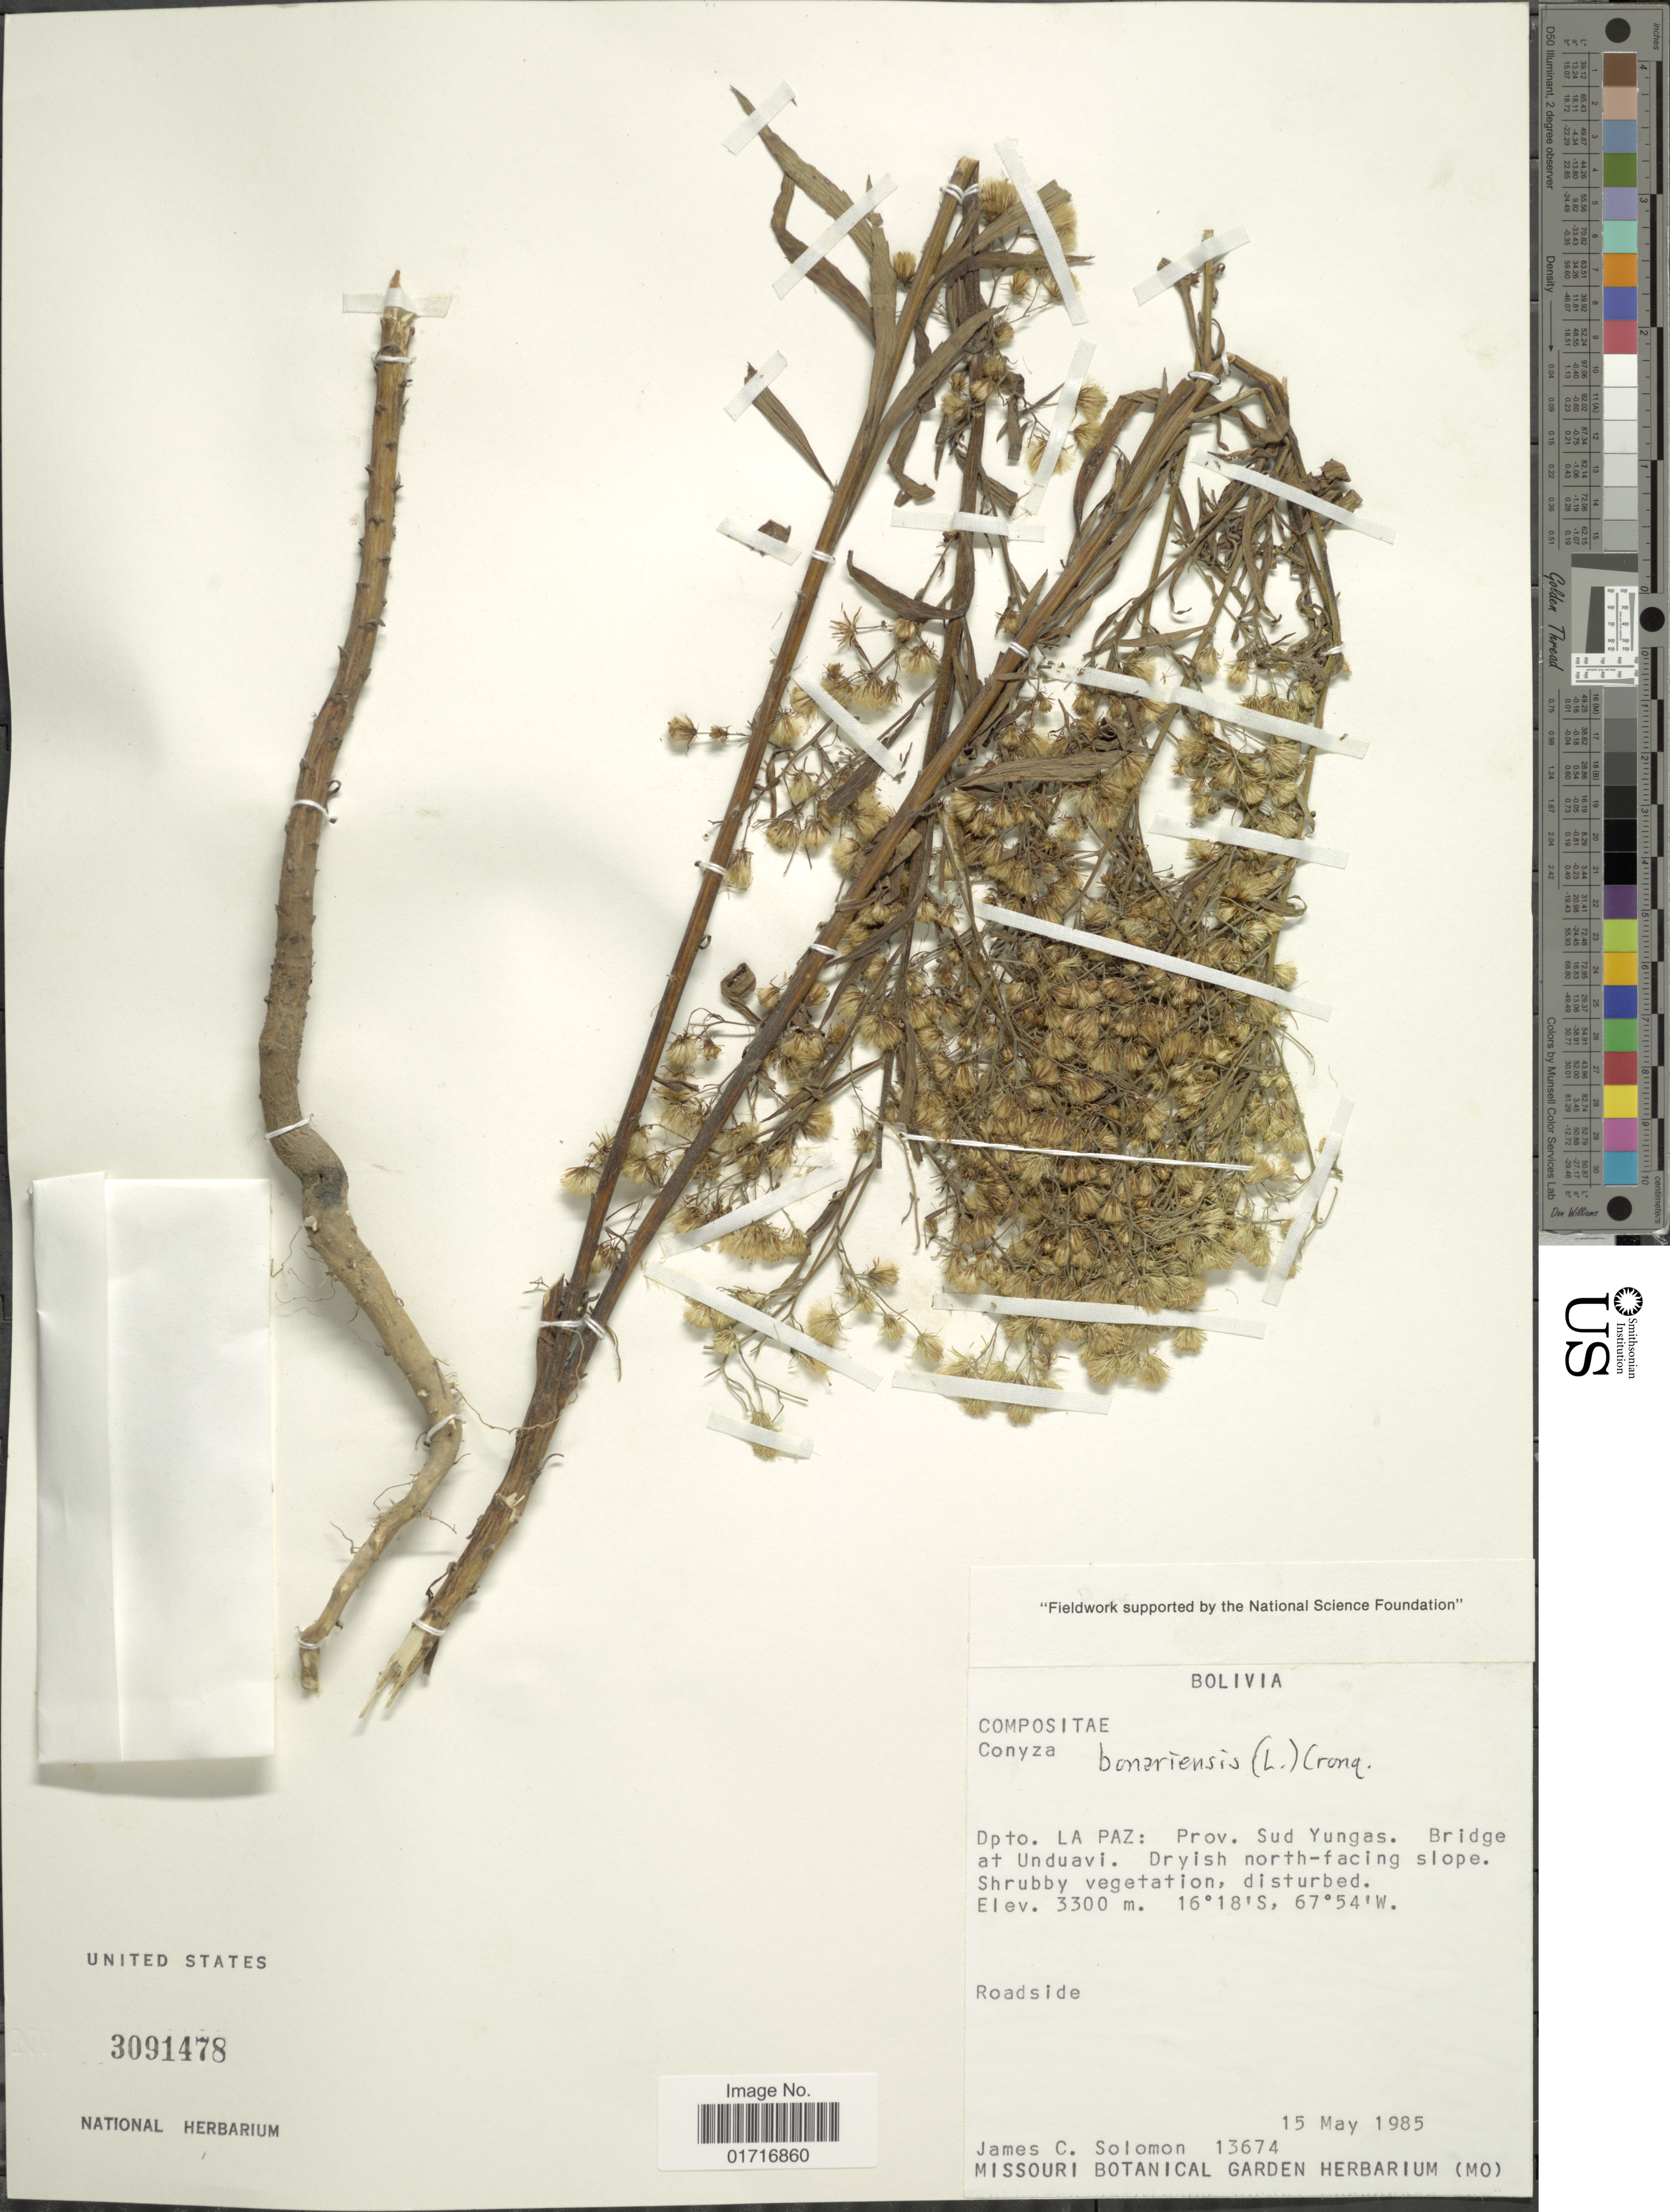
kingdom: Plantae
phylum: Tracheophyta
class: Magnoliopsida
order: Asterales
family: Asteraceae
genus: Conyza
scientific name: Conyza bonariensis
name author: (L.) Cronq.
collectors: J. C. Solomon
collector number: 13674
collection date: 1985-05-15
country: Bolivia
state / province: La Paz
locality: Dpto. La Paz: Prov. Sud Yungas. Bridge at Unduavi.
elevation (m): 3300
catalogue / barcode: US 3091478